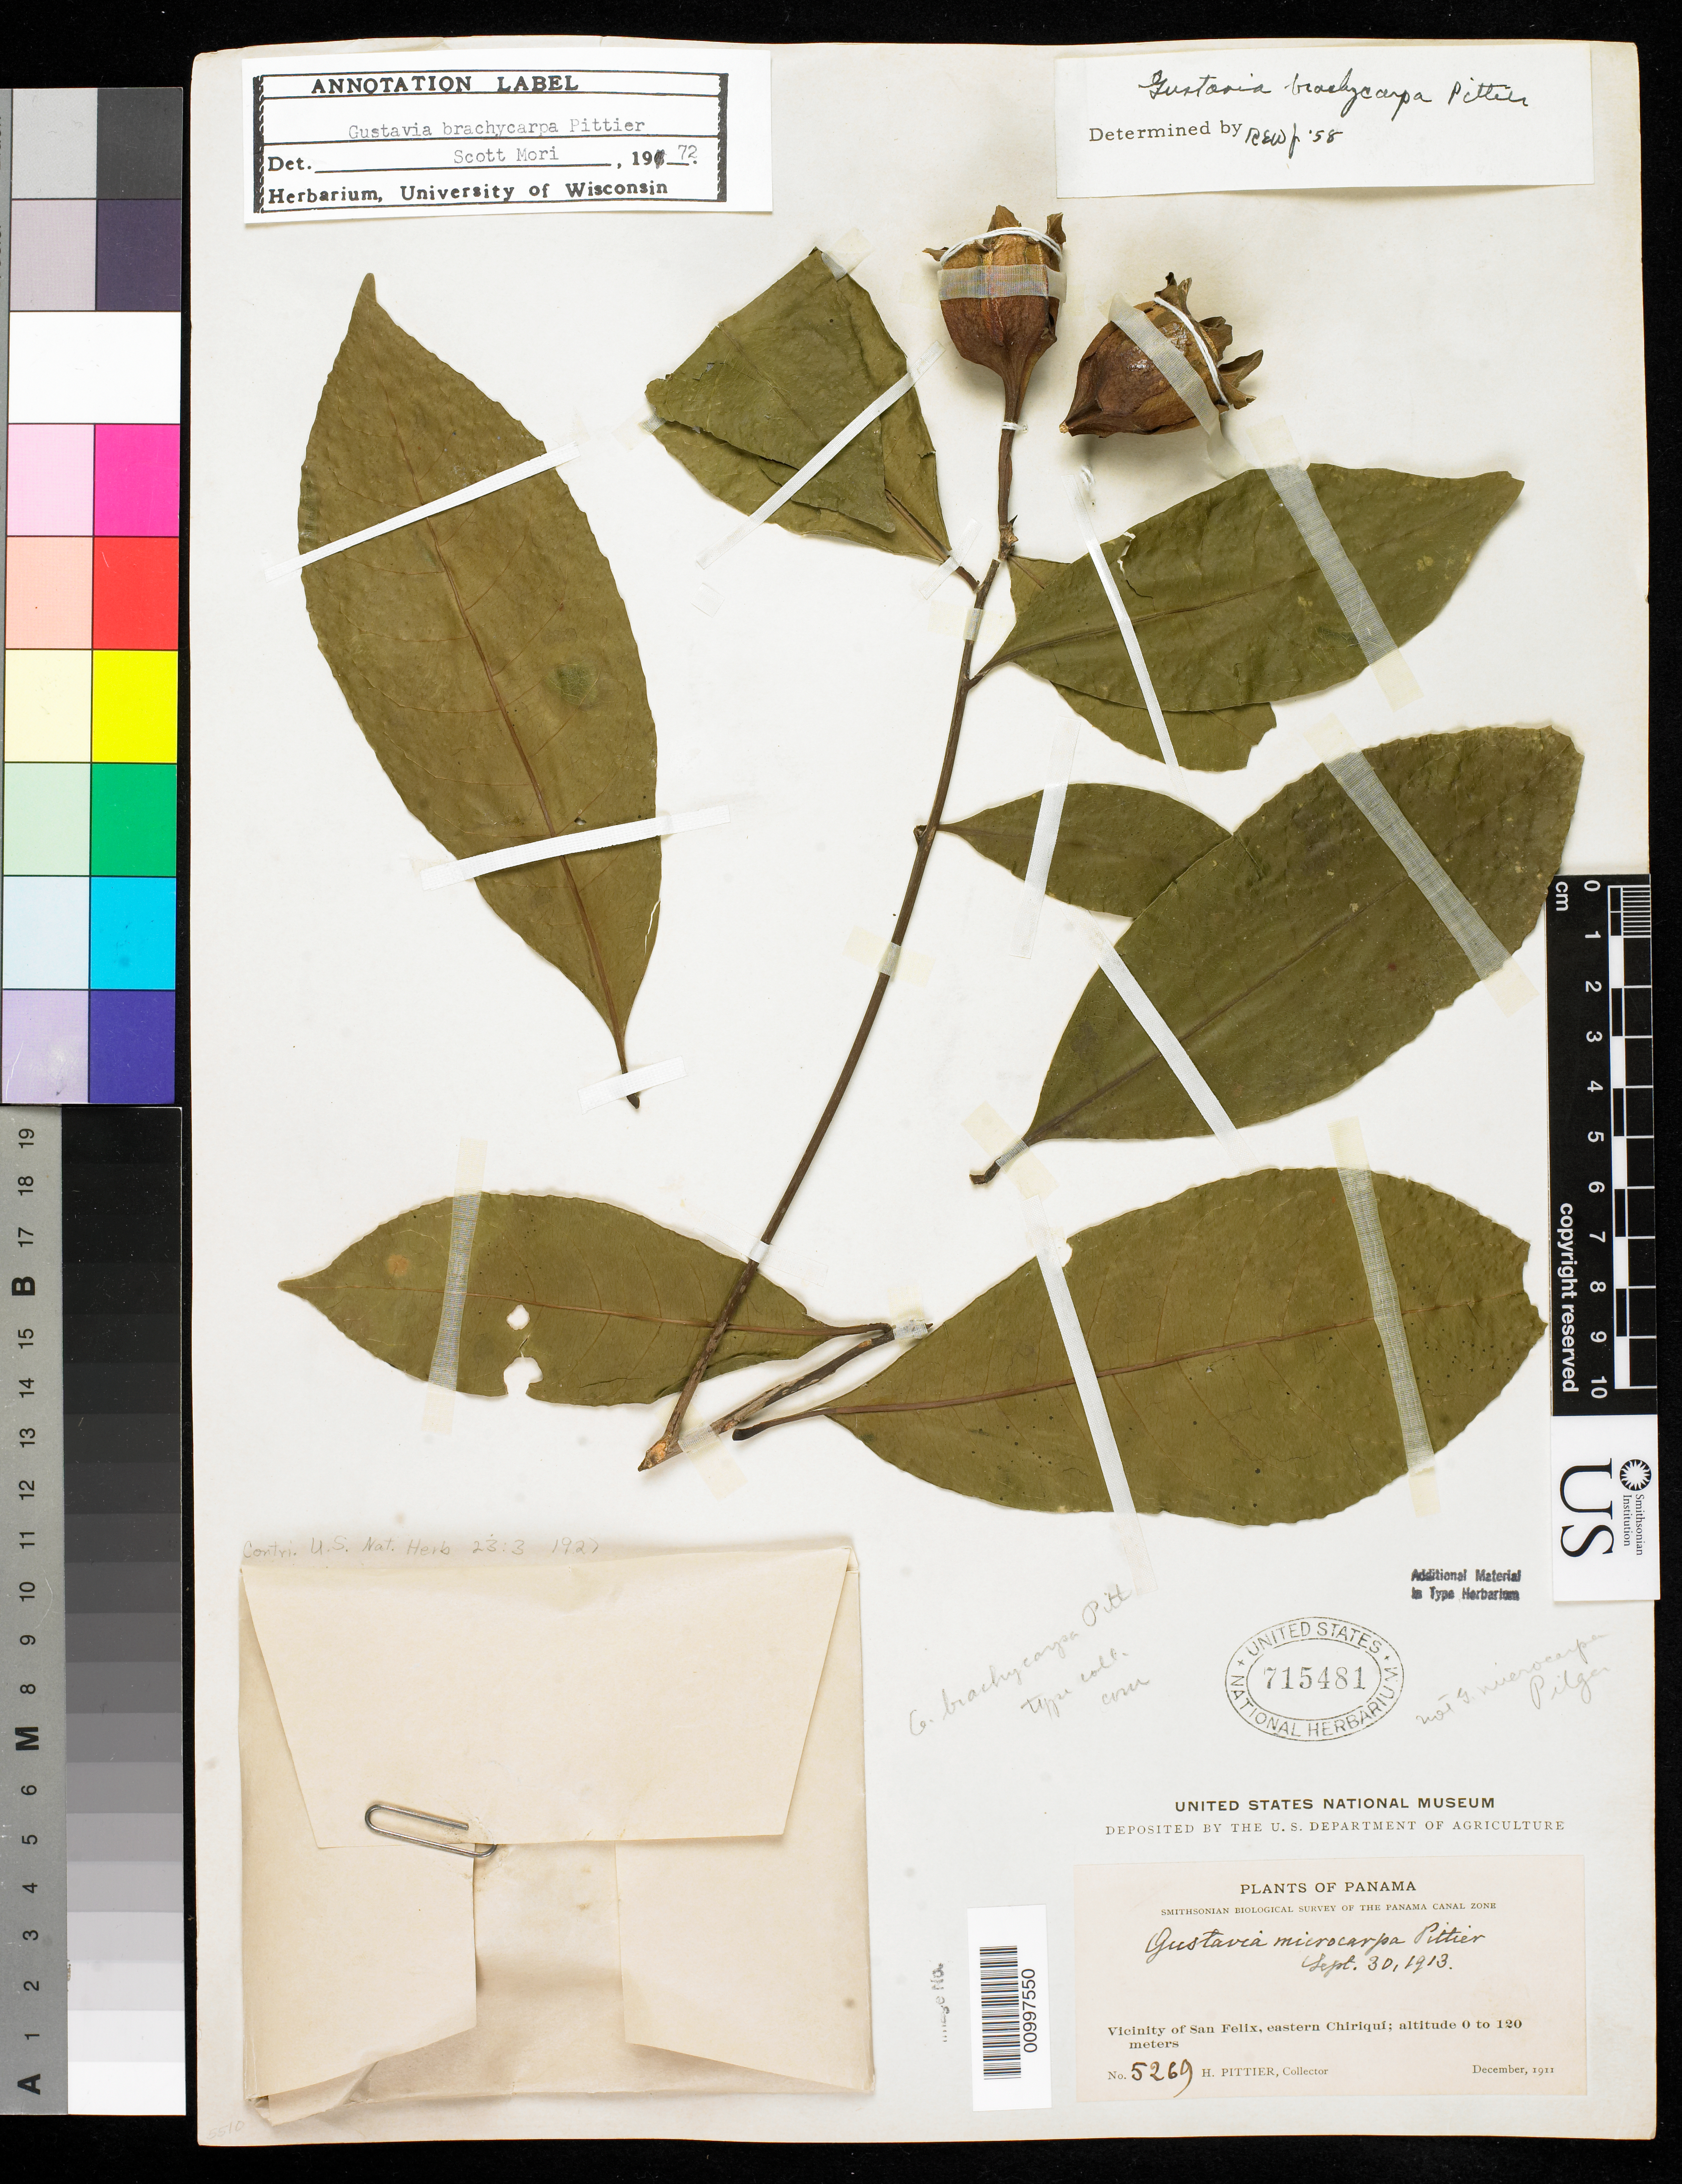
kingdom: Plantae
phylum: Tracheophyta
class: Magnoliopsida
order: Ericales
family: Lecythidaceae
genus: Gustavia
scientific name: Gustavia brachycarpa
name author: Pittier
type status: Isotype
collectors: H. F. Pittier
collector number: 5269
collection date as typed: Dec 1911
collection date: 1911-12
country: Panama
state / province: Chiriquí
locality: Vicinity of San Felix, eastern Chiriquí; Panama Canal Zone.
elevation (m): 0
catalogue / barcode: US 715481